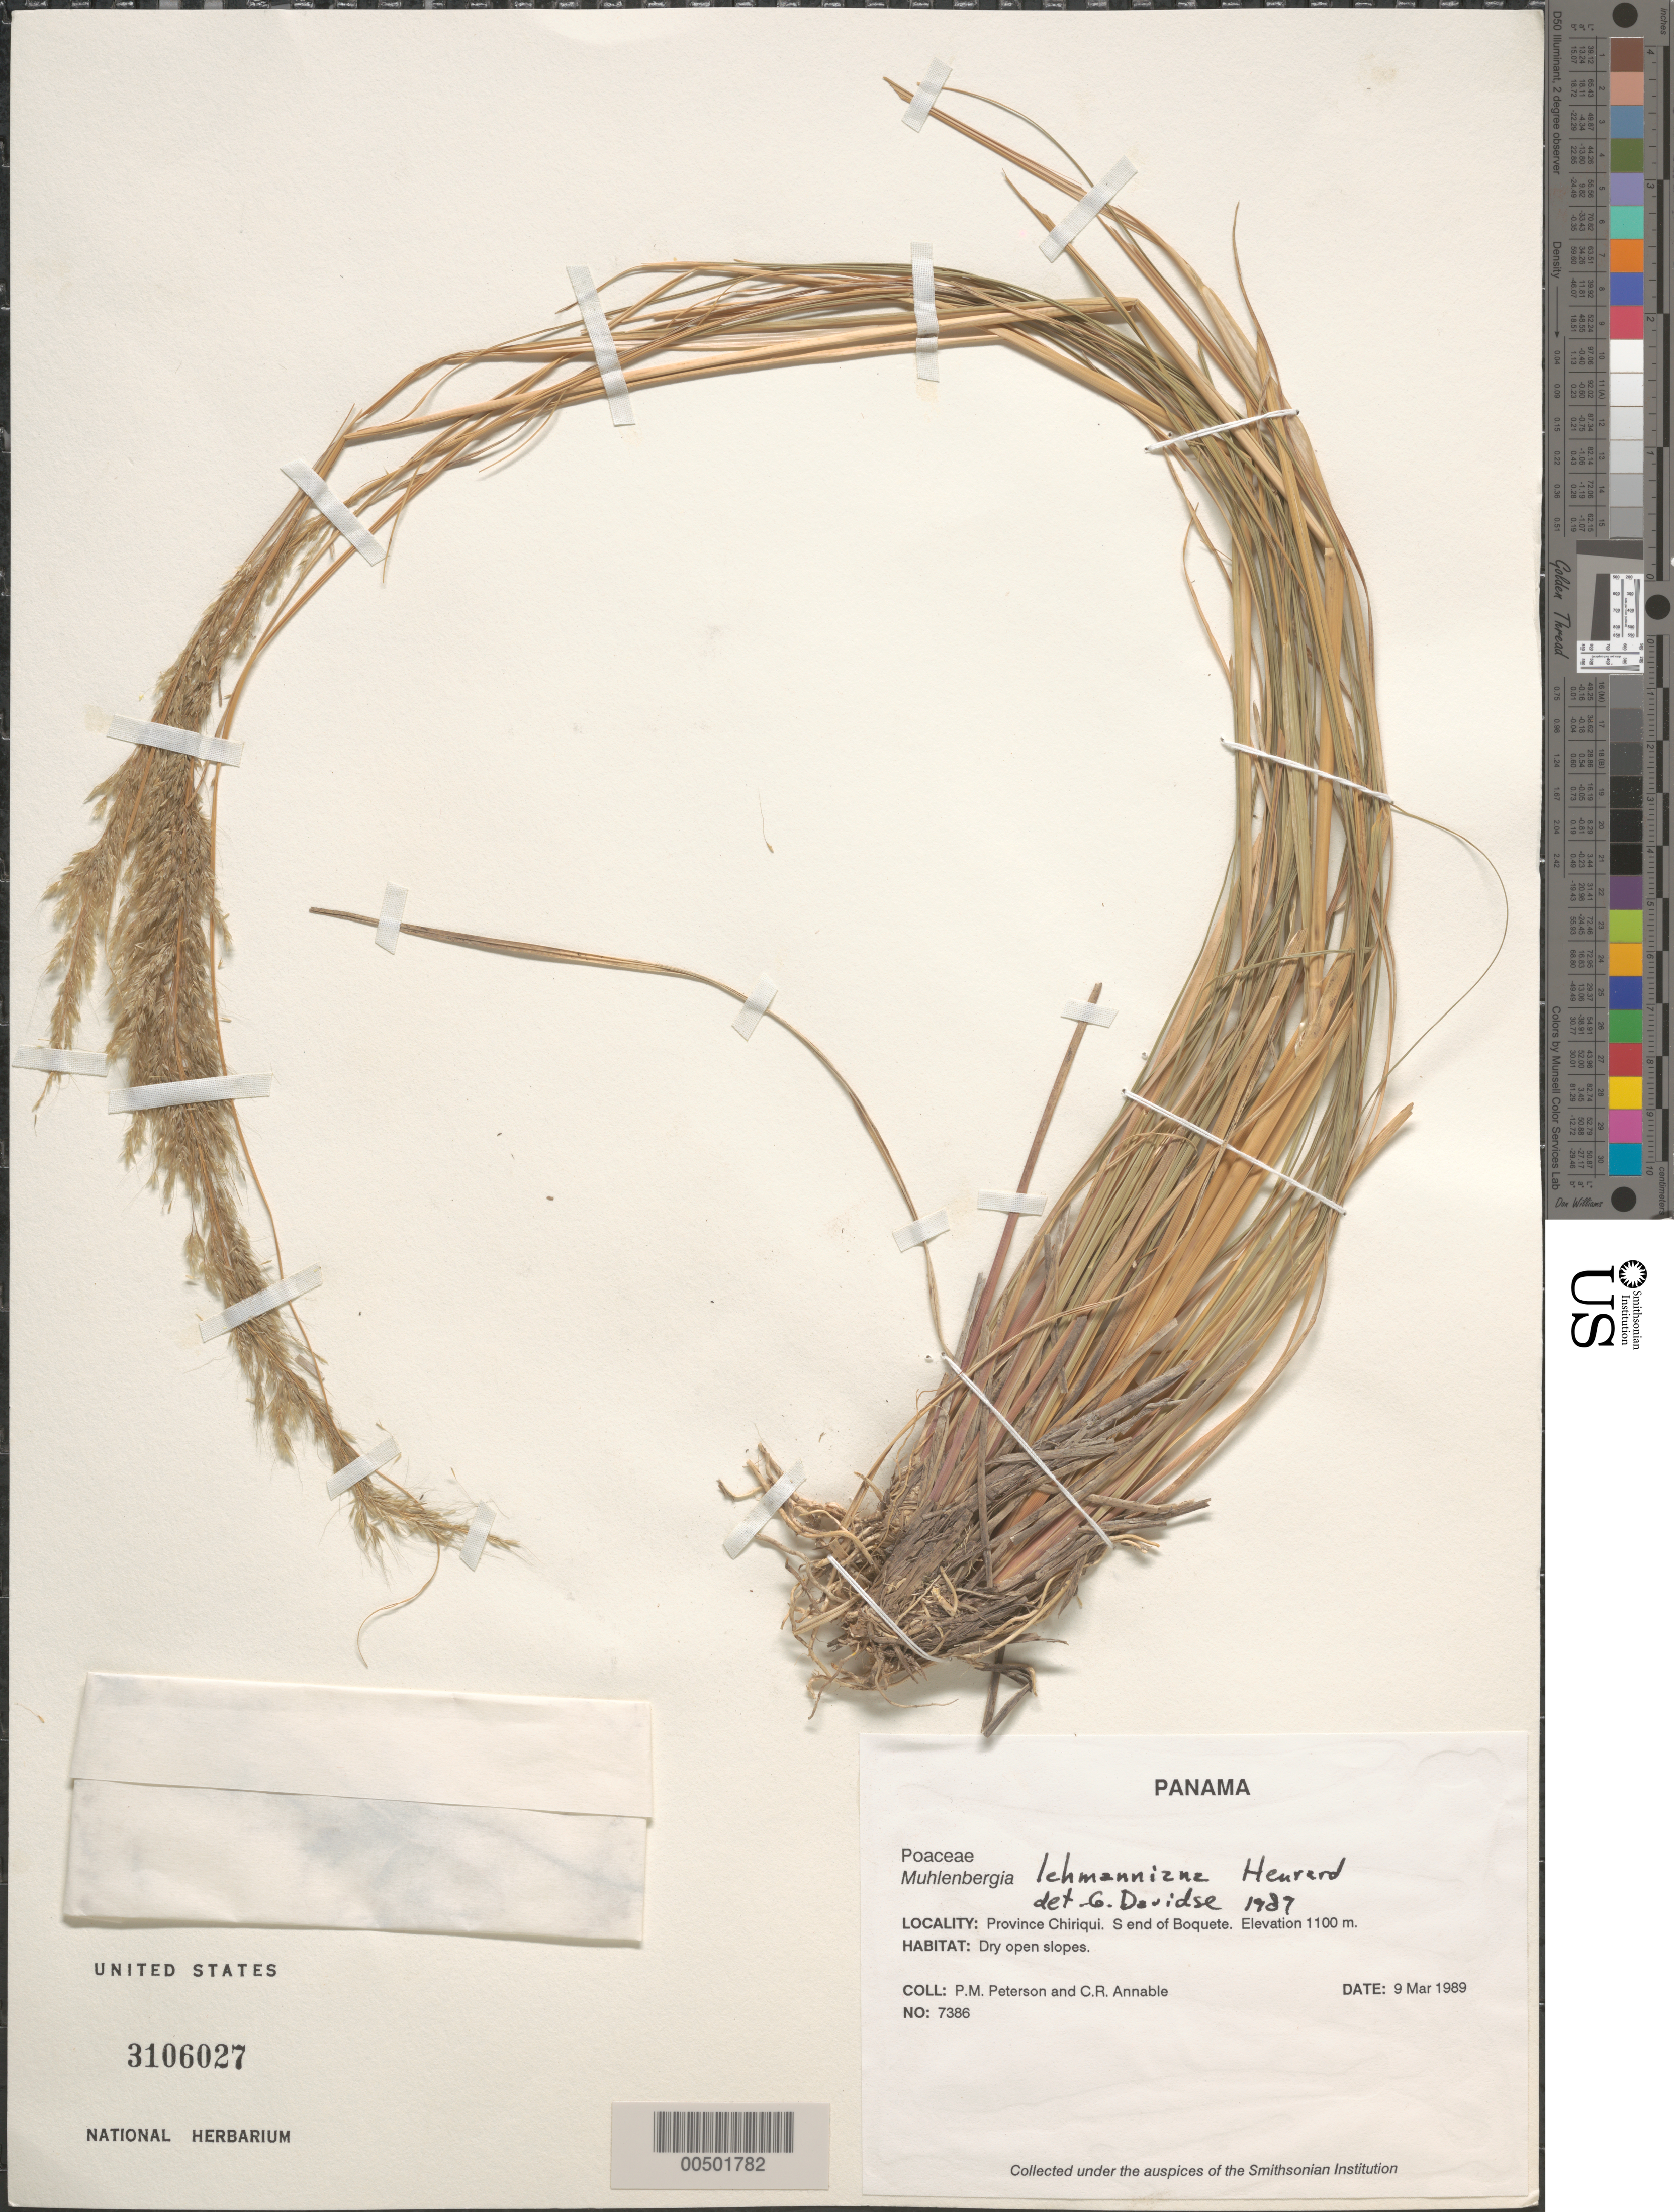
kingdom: Plantae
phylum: Tracheophyta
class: Liliopsida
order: Poales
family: Poaceae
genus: Muhlenbergia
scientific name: Muhlenbergia lehmanniana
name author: Henr.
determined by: Davidse, Gerrit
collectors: P. M. Peterson & C. R. Annable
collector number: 07386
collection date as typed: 09 Mar 1989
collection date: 1989-03-09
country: Panama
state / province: Chiriquí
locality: S end of Boquete.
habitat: Dry open slopes.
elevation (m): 1100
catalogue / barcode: US 3106027